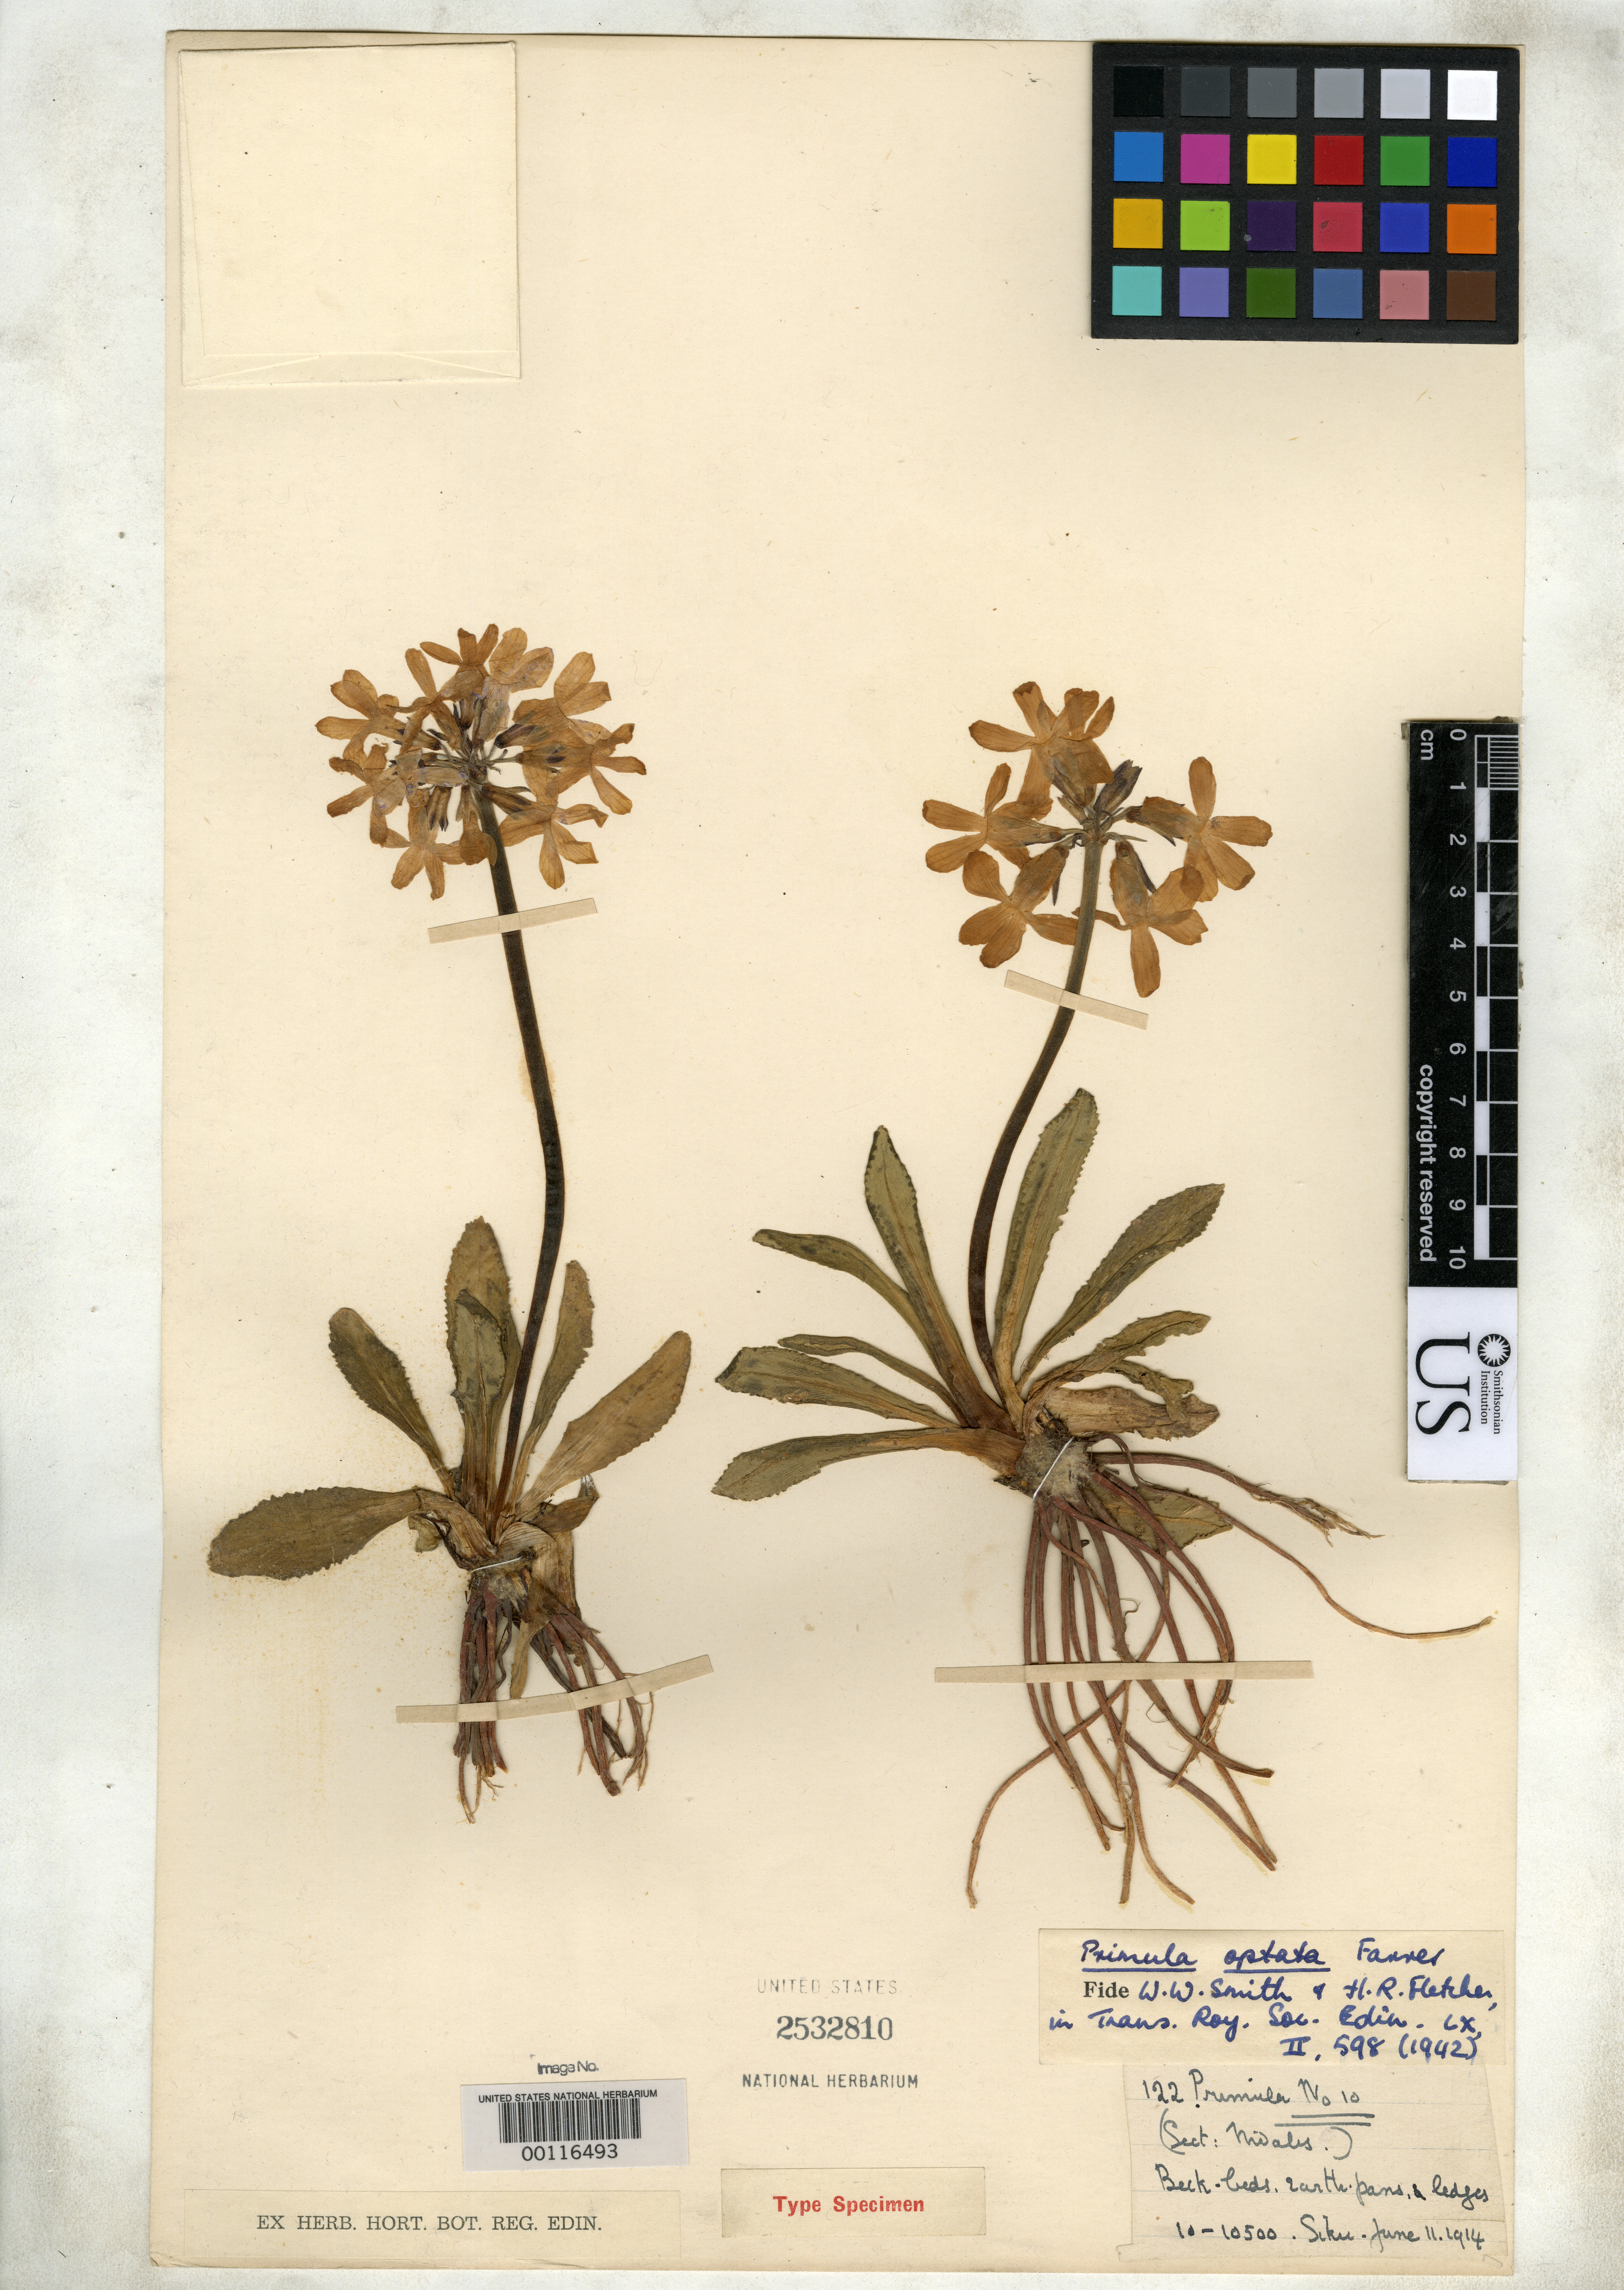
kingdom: Plantae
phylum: Tracheophyta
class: Magnoliopsida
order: Ericales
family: Primulaceae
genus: Primula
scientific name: Primula optata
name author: Farrer ex Balf. f.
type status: Isotype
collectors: R. Farrer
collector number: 122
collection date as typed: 11 Jun 1914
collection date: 1914-06-11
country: China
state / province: Gansu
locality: Siku high Alps.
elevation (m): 3048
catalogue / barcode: US 2532810